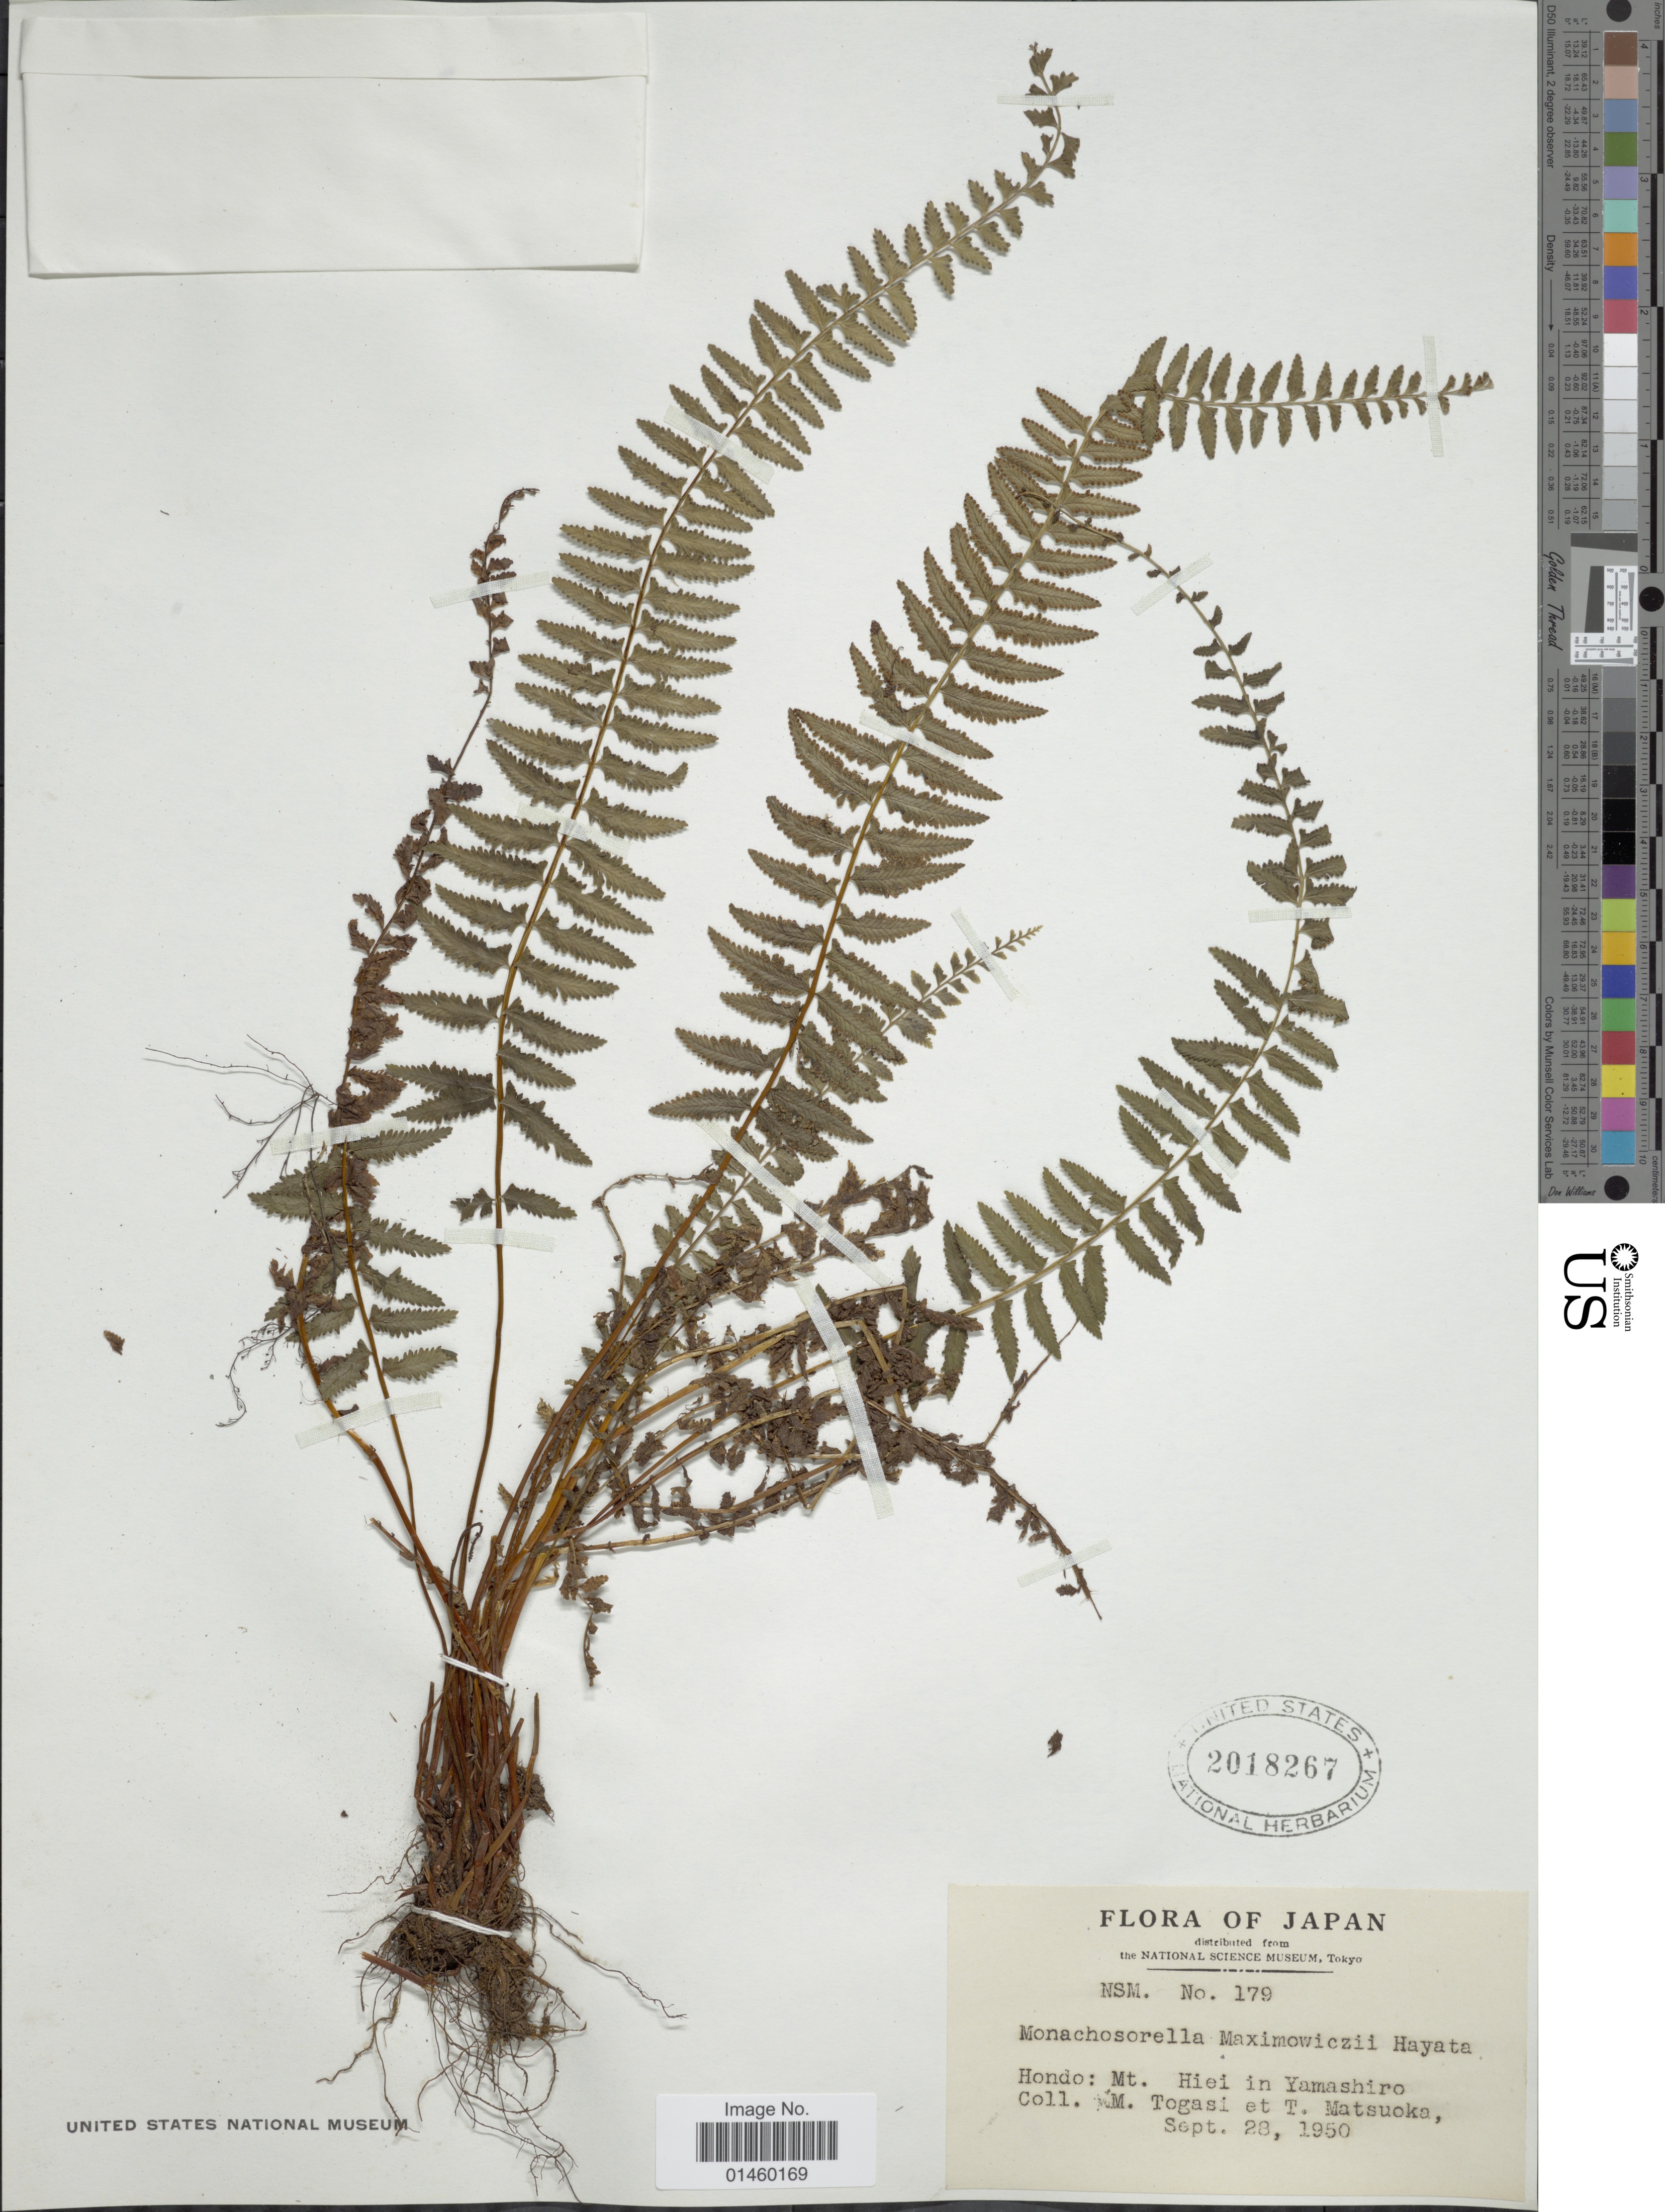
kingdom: Plantae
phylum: Tracheophyta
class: Polypodiopsida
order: Polypodiales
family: Dennstaedtiaceae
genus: Monachosorum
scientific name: Monachosorum maximowiczii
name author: (Baker) Hayata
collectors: M. Togasi & T. Matsuoka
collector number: NSM179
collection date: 1950-09-28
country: Japan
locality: Hondo: Mt. Hiei in Yamashiro.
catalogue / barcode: US 2018267